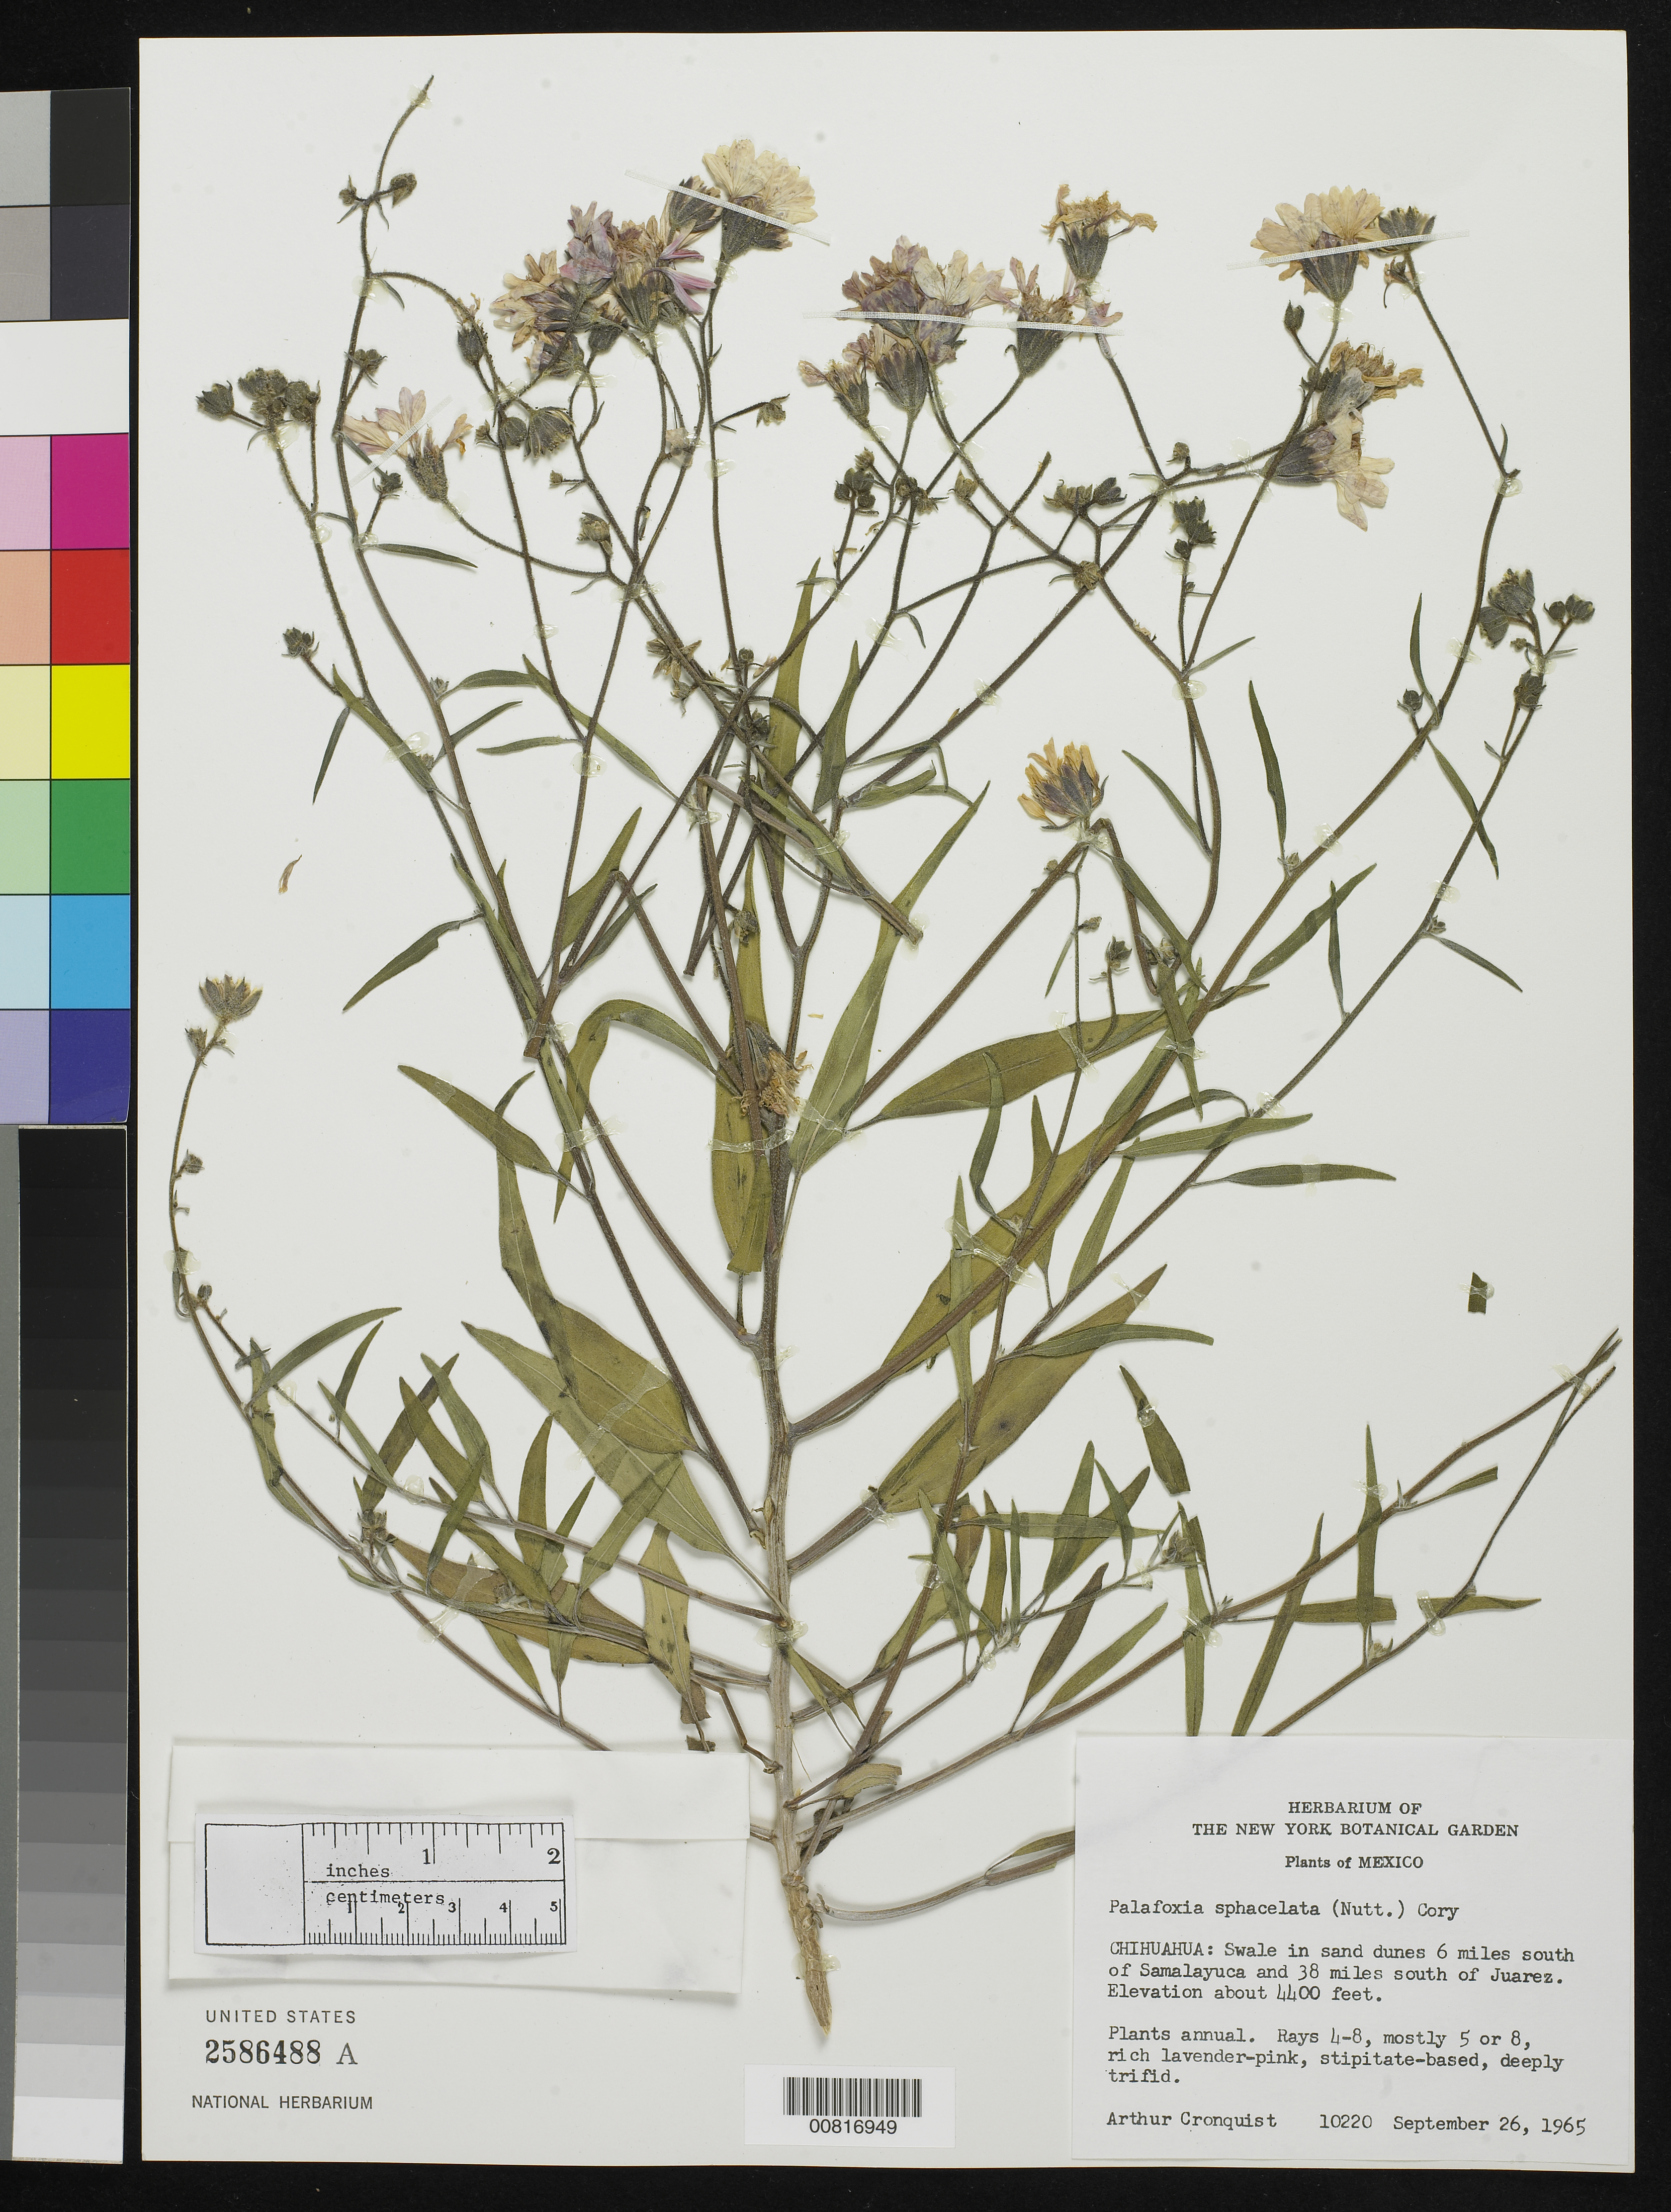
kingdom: Plantae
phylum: Tracheophyta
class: Magnoliopsida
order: Asterales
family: Asteraceae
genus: Palafoxia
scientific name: Palafoxia sphacelata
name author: (Nutt. ex Torr.) Cory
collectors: A. J. Cronquist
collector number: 10220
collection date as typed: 26 Sep 1965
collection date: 1965-09-26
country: Mexico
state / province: Chihuahua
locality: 6 miles south of Samalayuca and 38 miles south of Juárez, Chihuahua.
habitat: Swale in sand dunes.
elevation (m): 1341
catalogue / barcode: US 2586488A